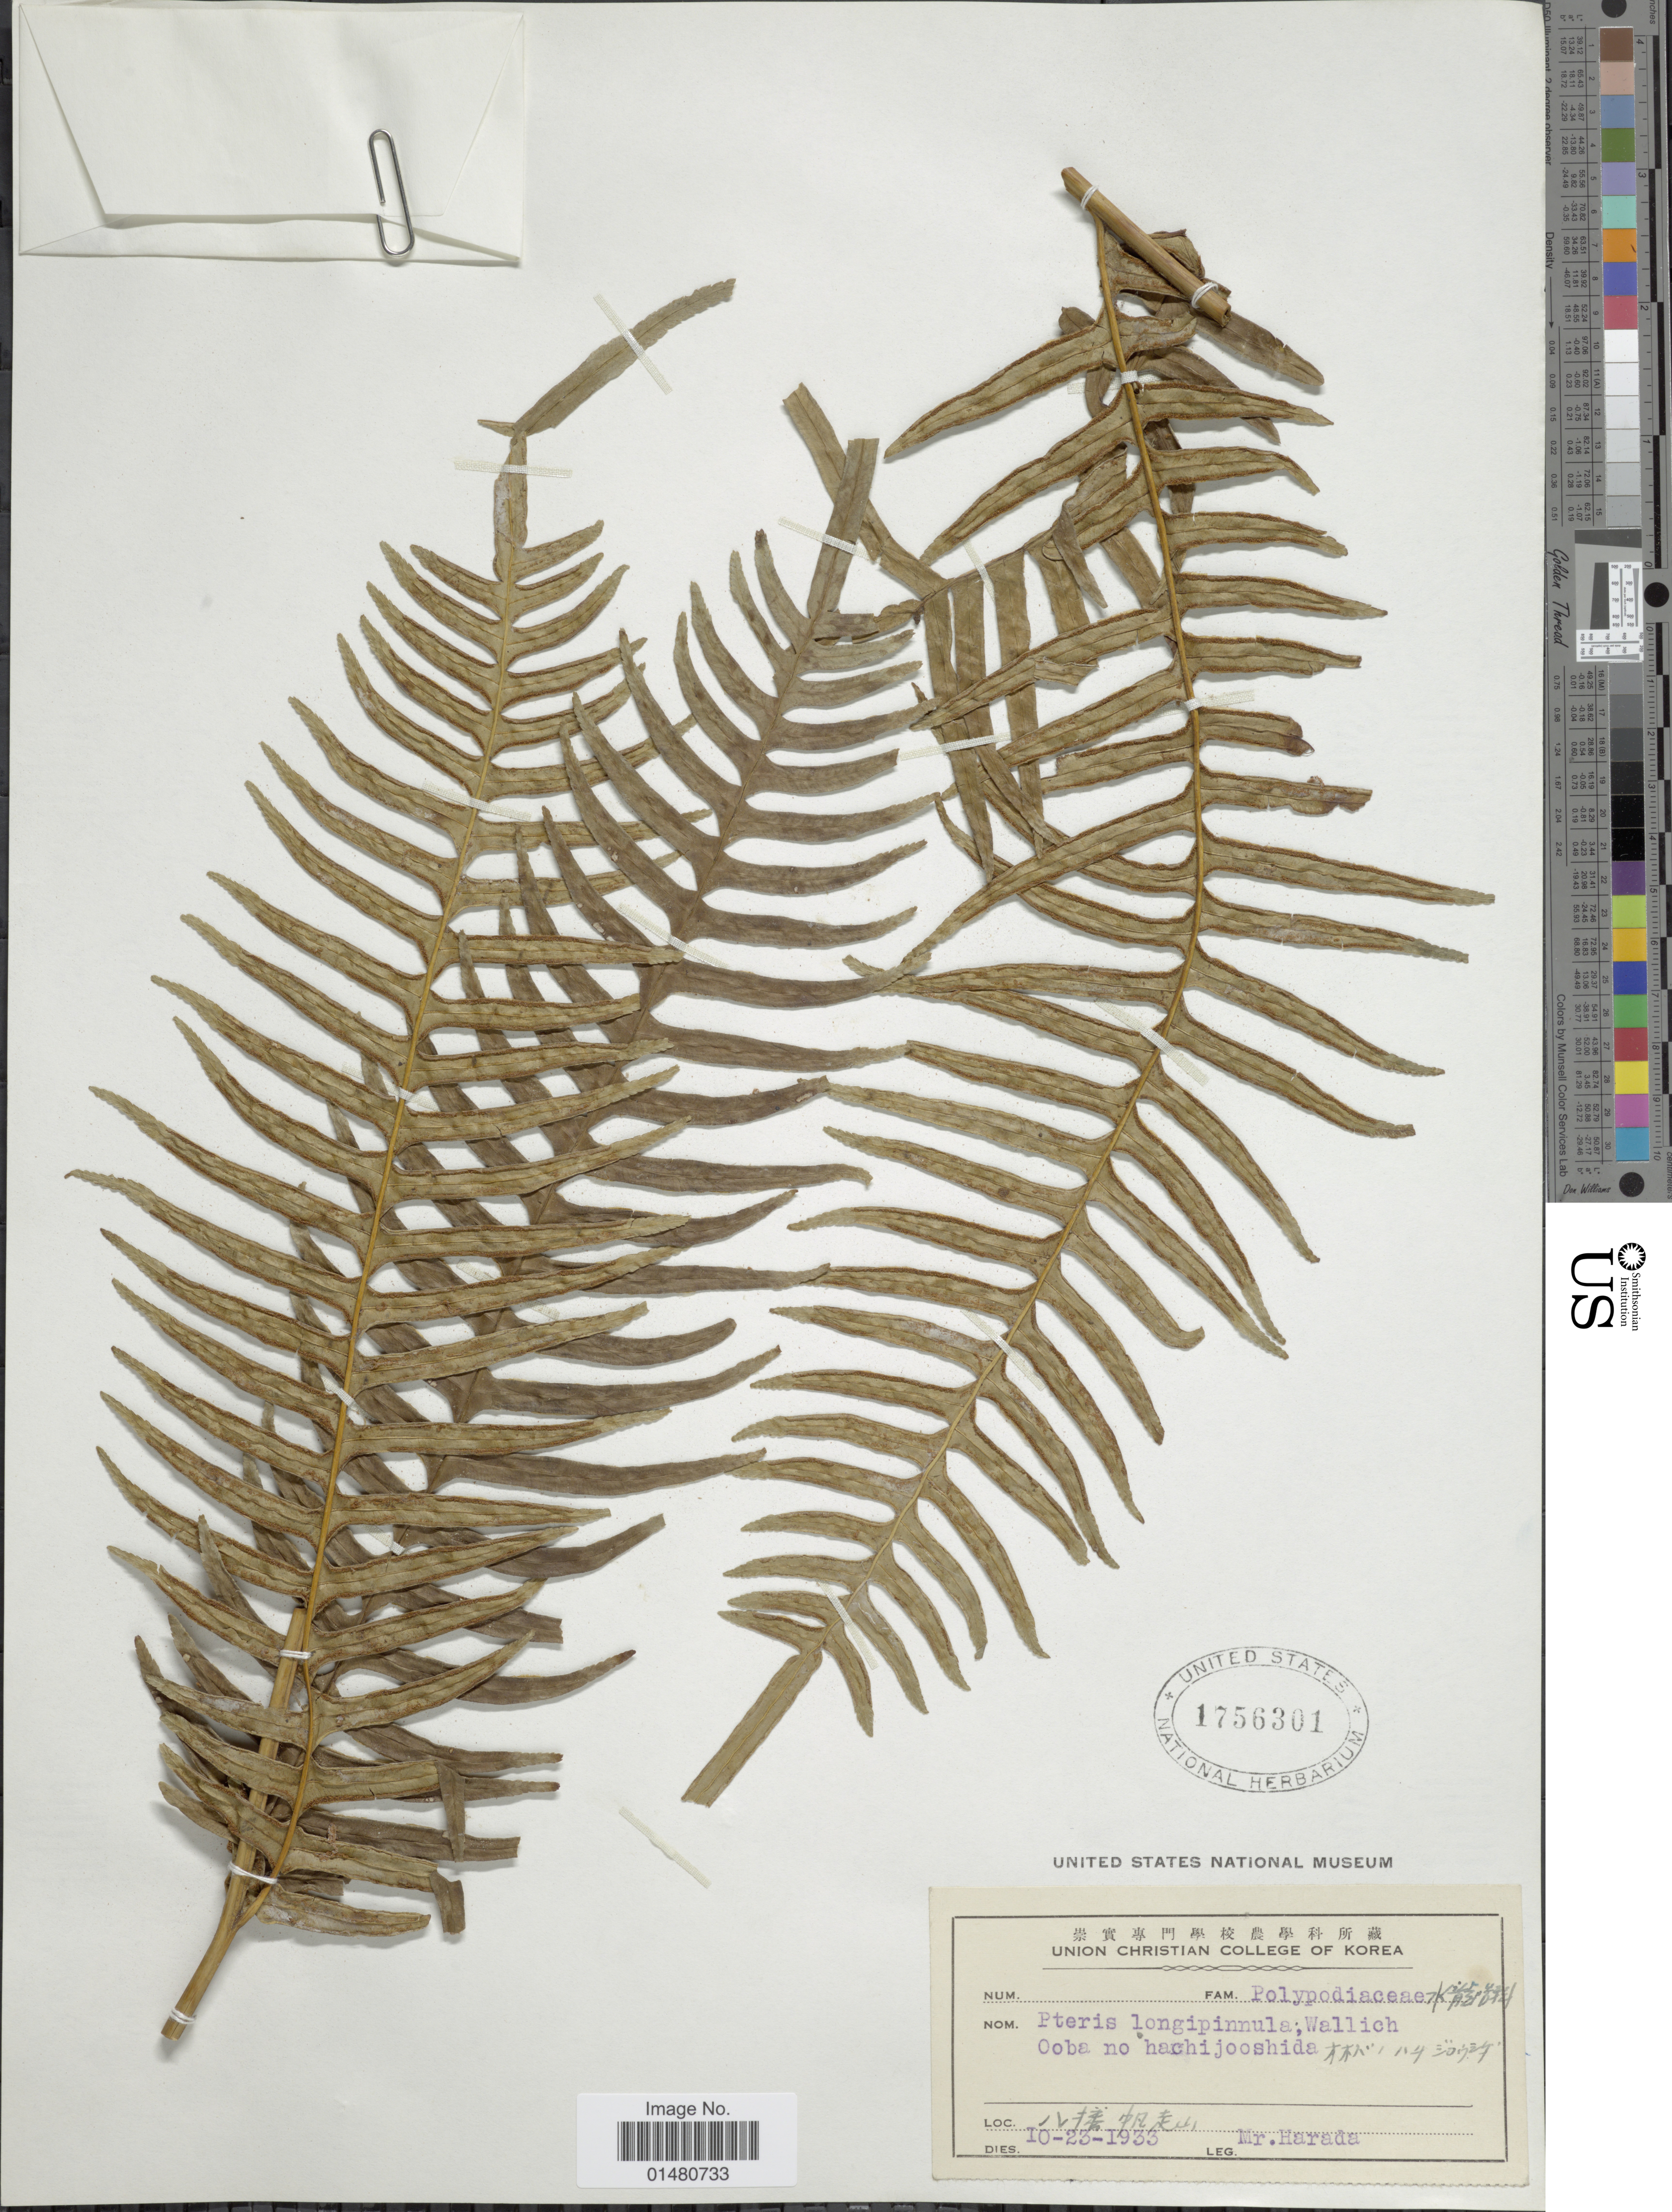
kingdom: Plantae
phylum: Tracheophyta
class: Polypodiopsida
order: Polypodiales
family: Pteridaceae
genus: Pteris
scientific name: Pteris longipinnula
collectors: Harada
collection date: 1933-10-23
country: Japan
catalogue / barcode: US 1756301